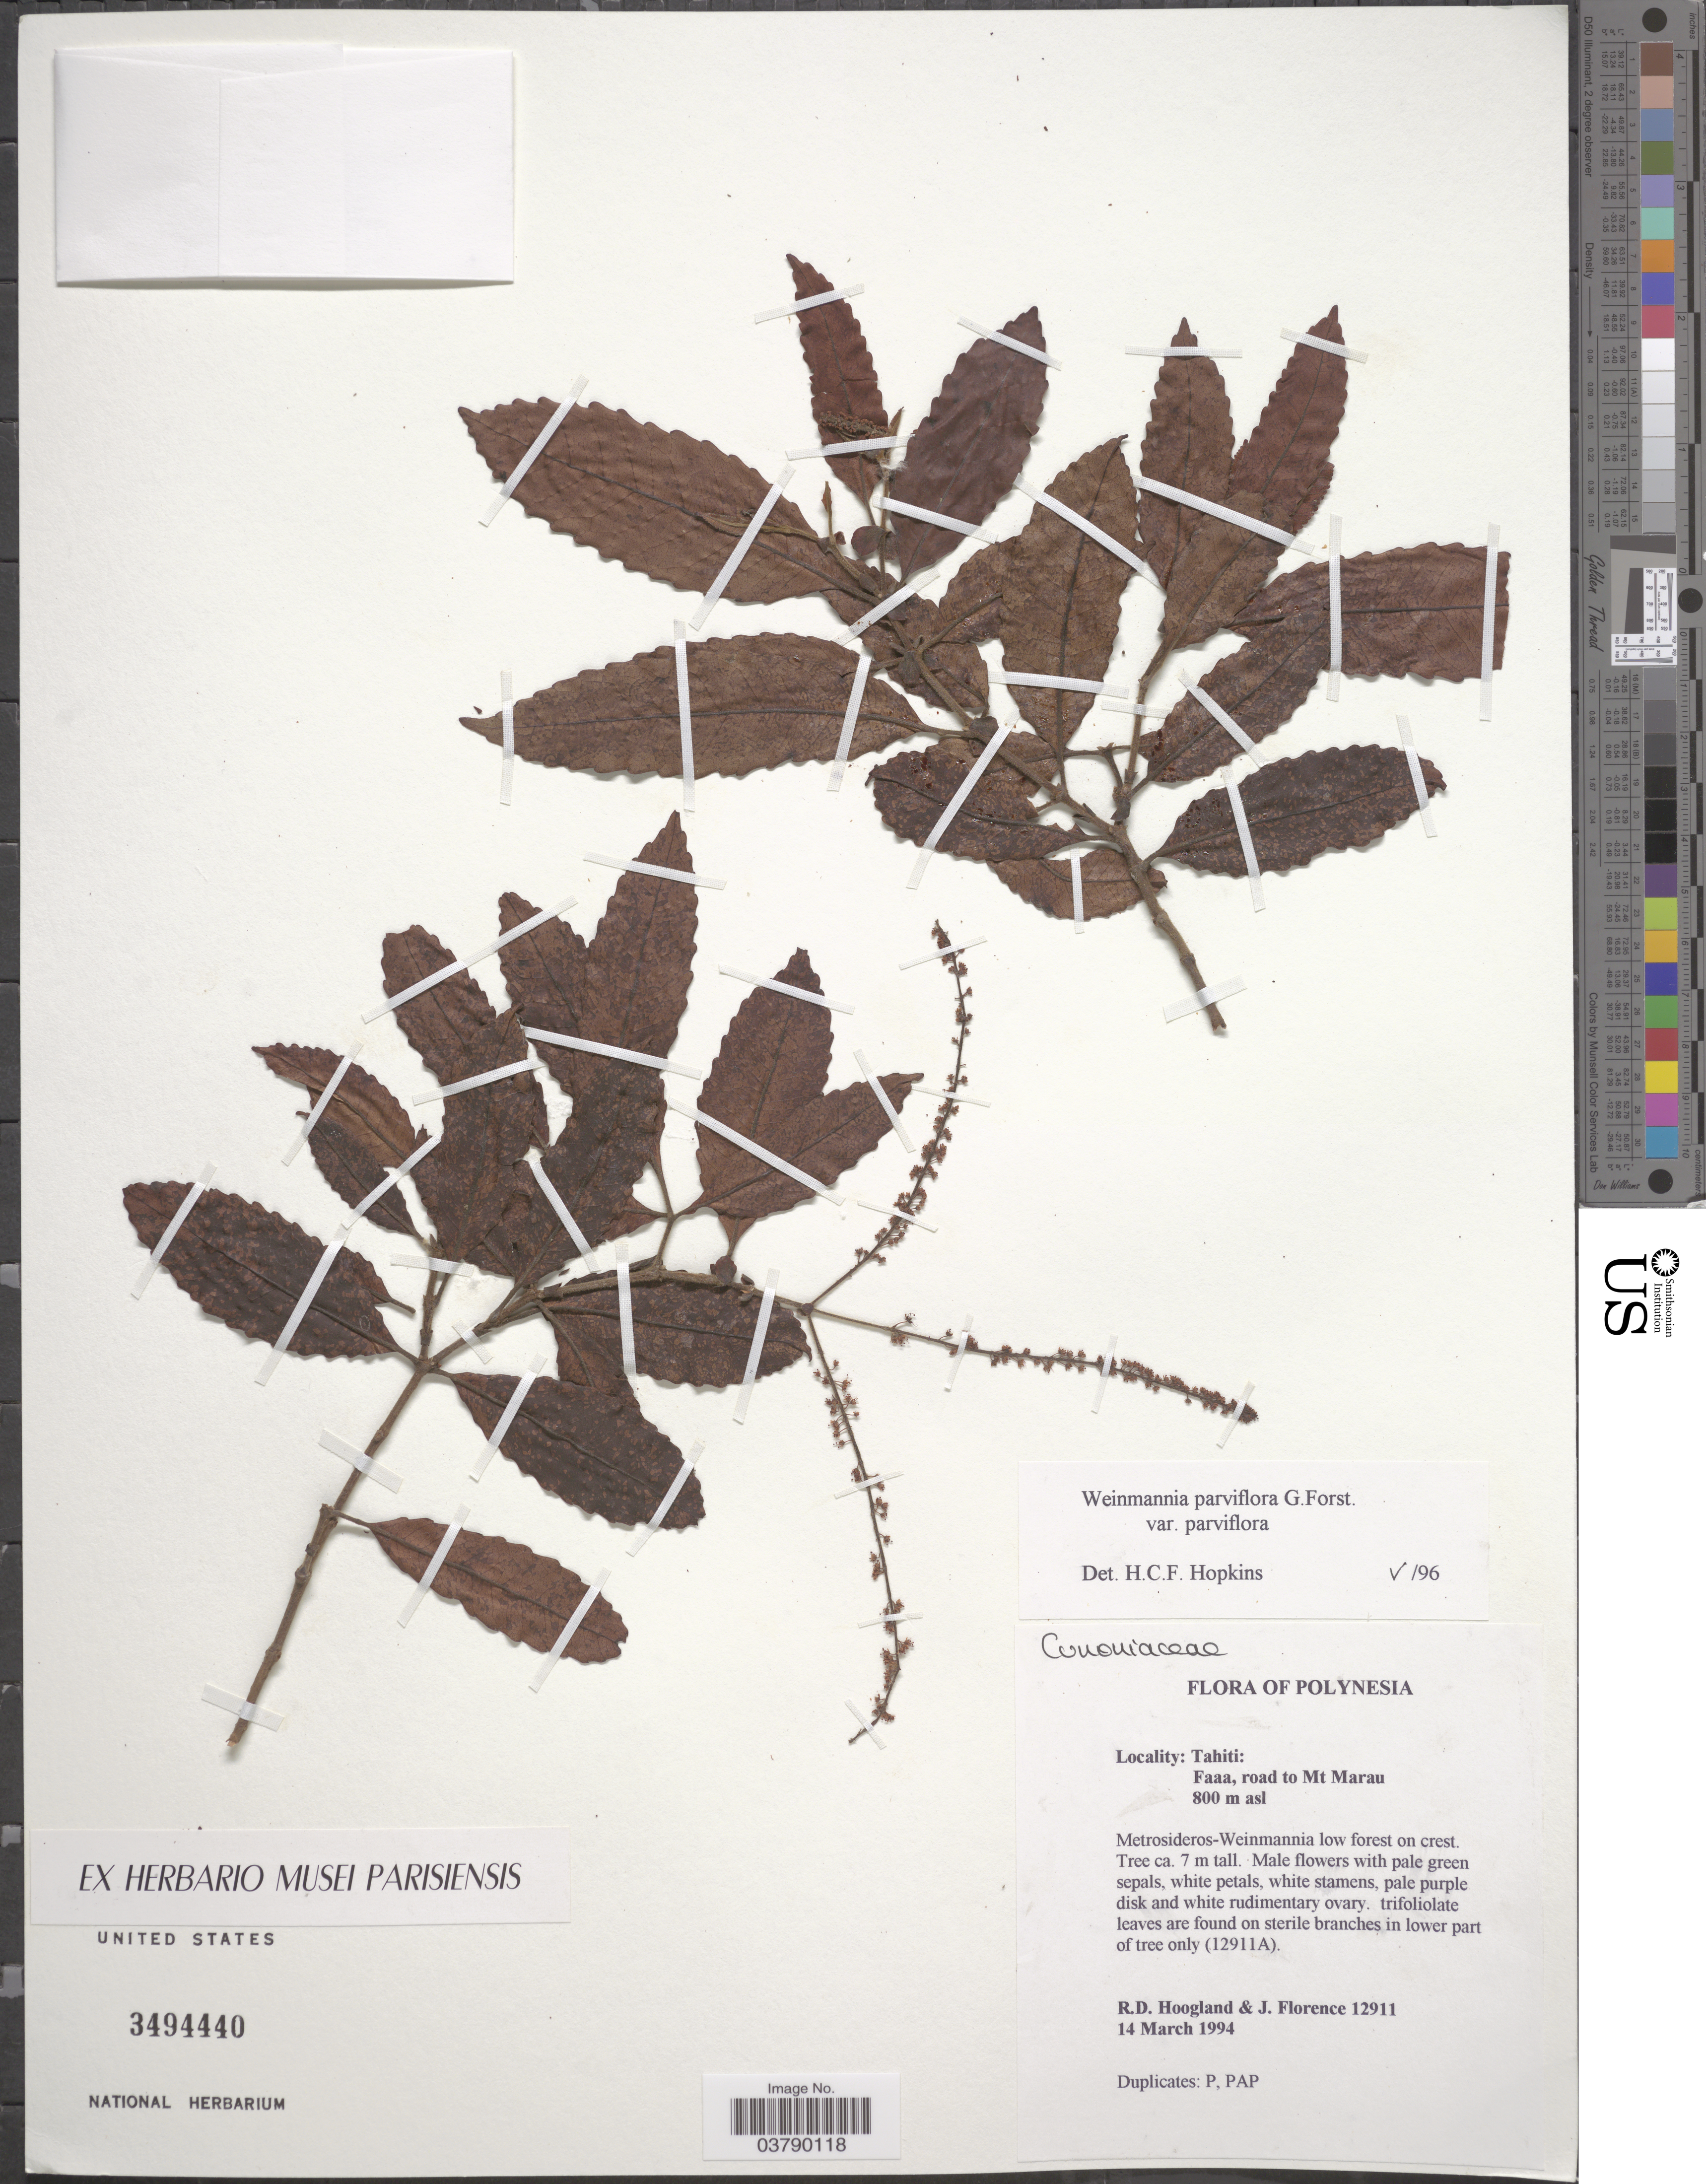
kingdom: Plantae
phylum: Tracheophyta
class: Magnoliopsida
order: Oxalidales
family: Cunoniaceae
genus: Pterophylla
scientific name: Pterophylla parviflora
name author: (G. Forst.) Pillon & H.C. Hopkins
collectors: R. D. Hoogland & J. Florence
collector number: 12911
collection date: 1994-03-14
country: French Polynesia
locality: Tahiti: Faaa, road to Mt Marau.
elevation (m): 800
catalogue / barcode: US 3494440